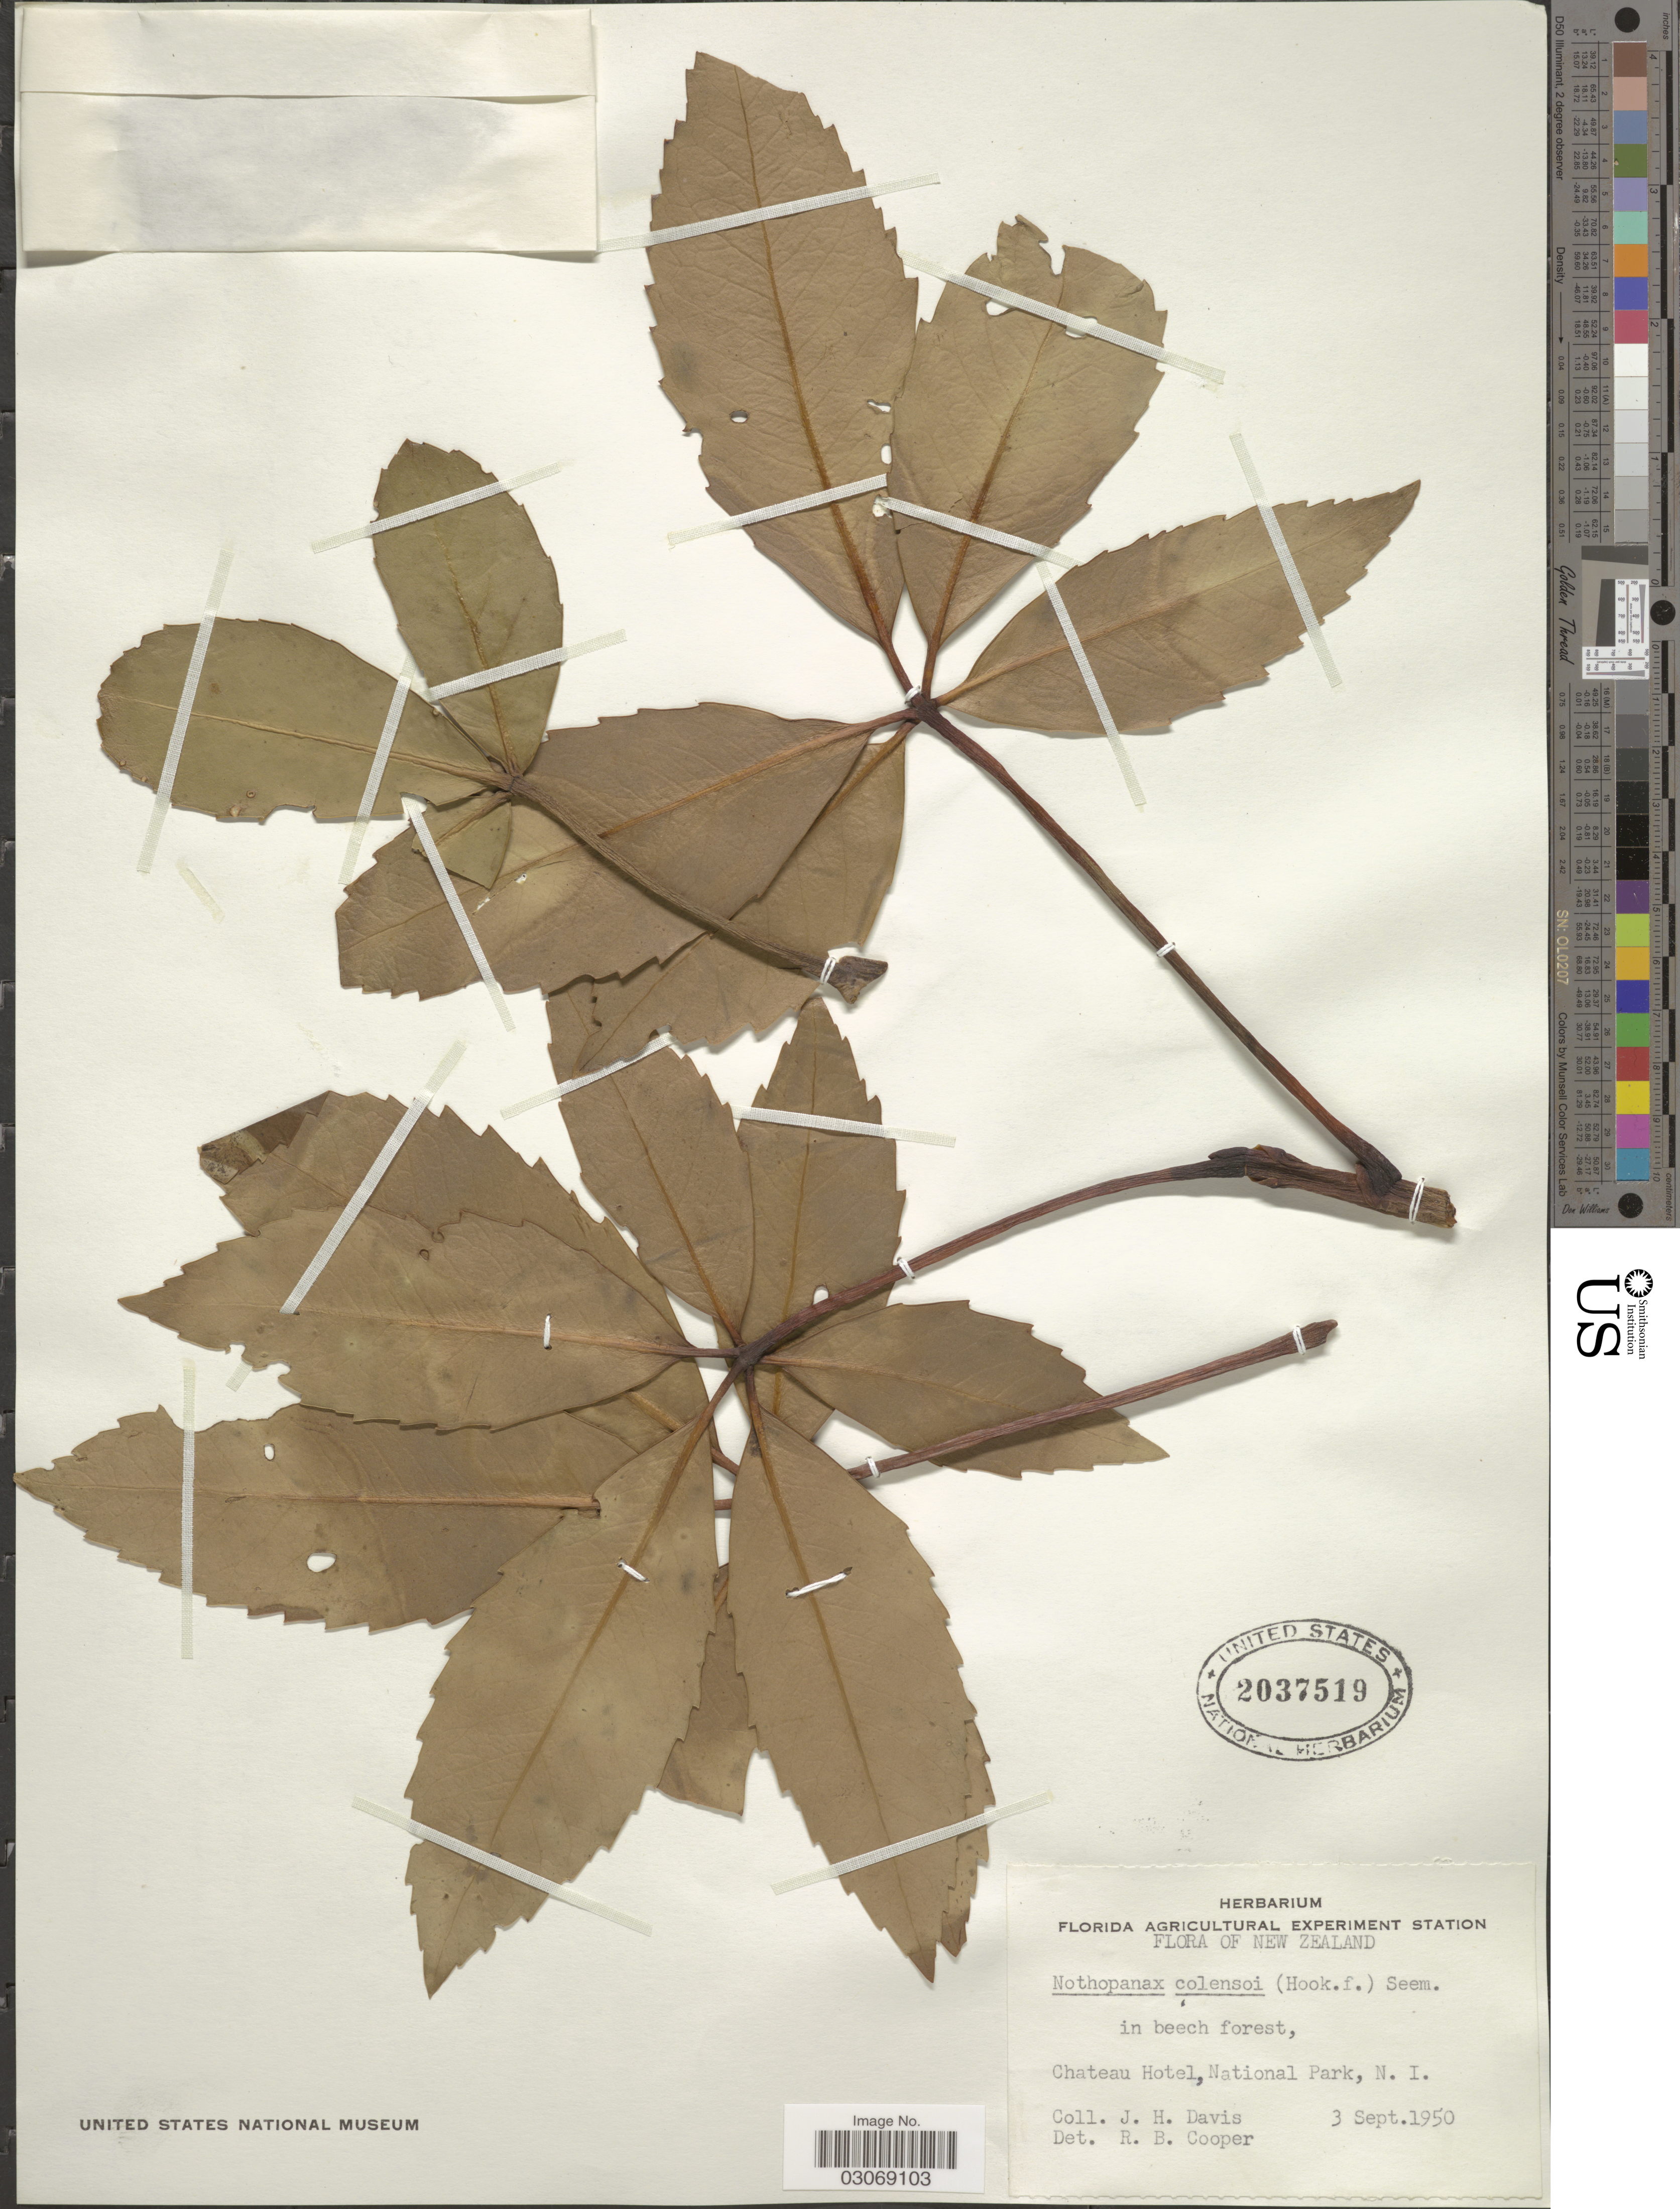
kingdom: Plantae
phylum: Tracheophyta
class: Magnoliopsida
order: Apiales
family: Araliaceae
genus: Nothopanax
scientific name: Nothopanax colensoi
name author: (Hook. f.) Seem.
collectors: J. Davis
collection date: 1950-09-03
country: New Zealand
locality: Chateau Hotel, National Park, N. I.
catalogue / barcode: US 2037519